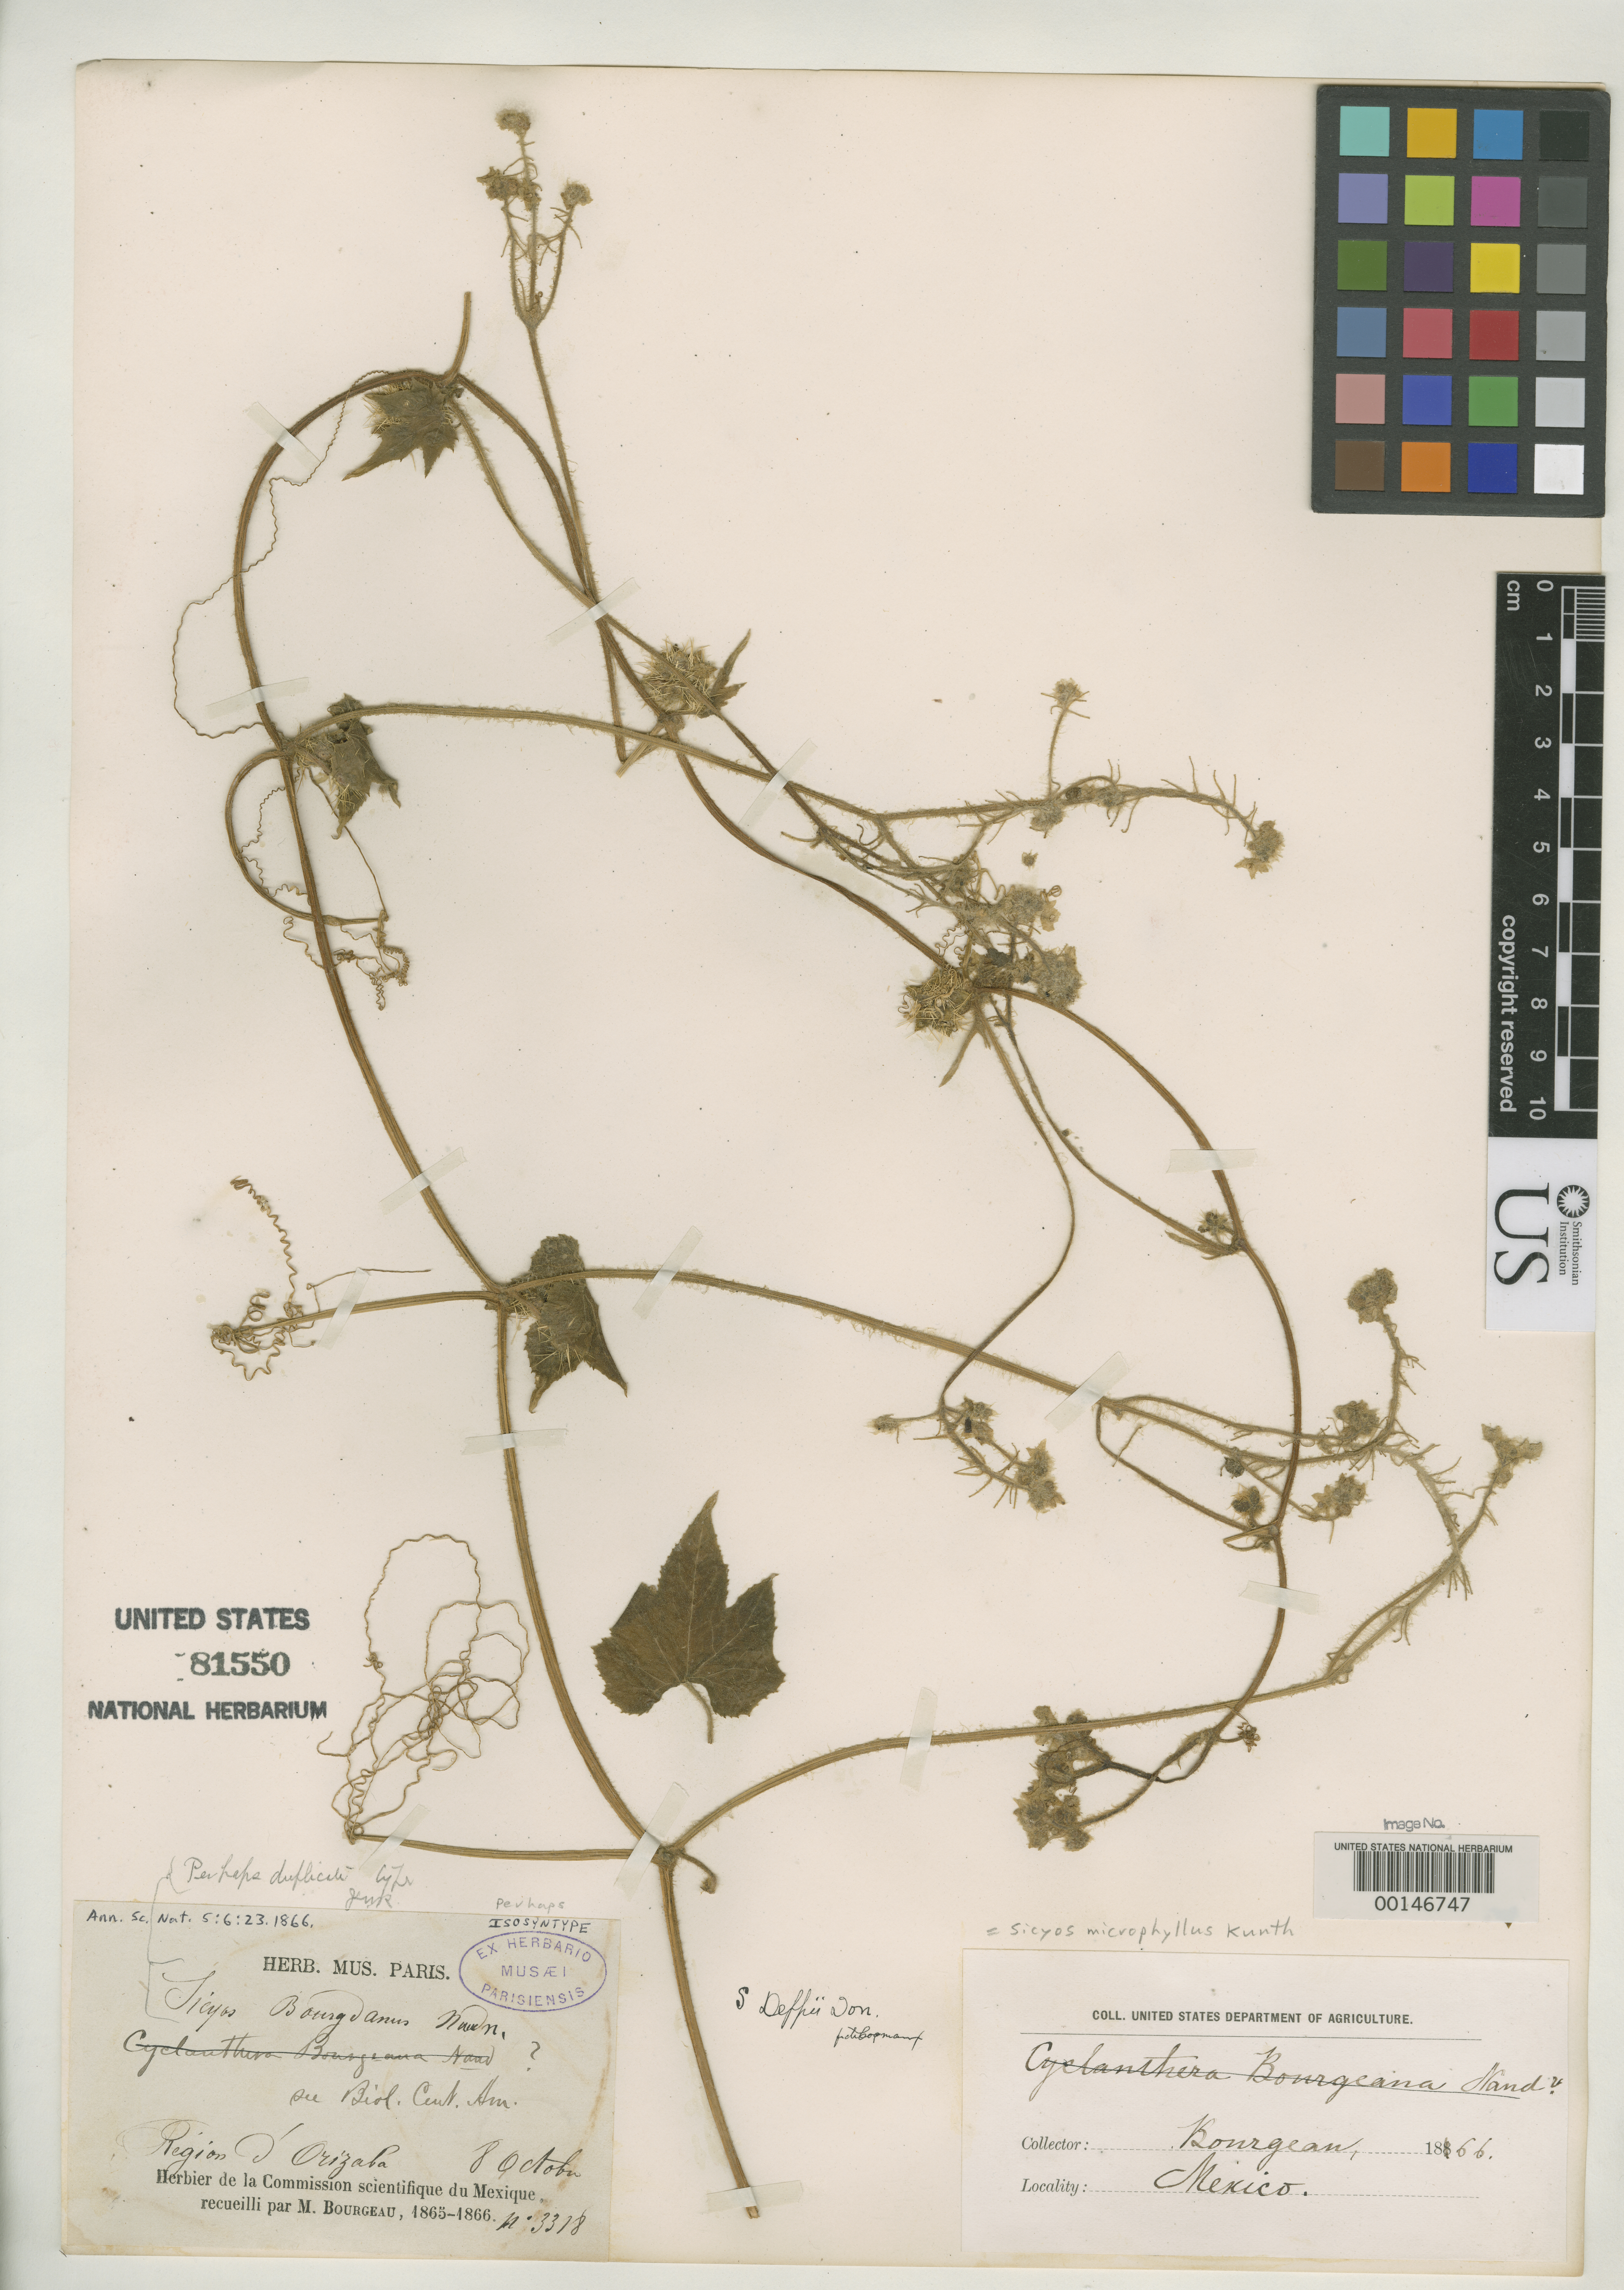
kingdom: Plantae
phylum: Tracheophyta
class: Magnoliopsida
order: Cucurbitales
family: Cucurbitaceae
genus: Sicyos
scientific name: Sicyos bourgaeanus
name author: Naudin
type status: Isosyntype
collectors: E. Bourgeau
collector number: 3318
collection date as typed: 08 Oct 1866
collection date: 1866-10-08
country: Mexico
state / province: Veracruz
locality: Orizaba Region.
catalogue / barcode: US 81550